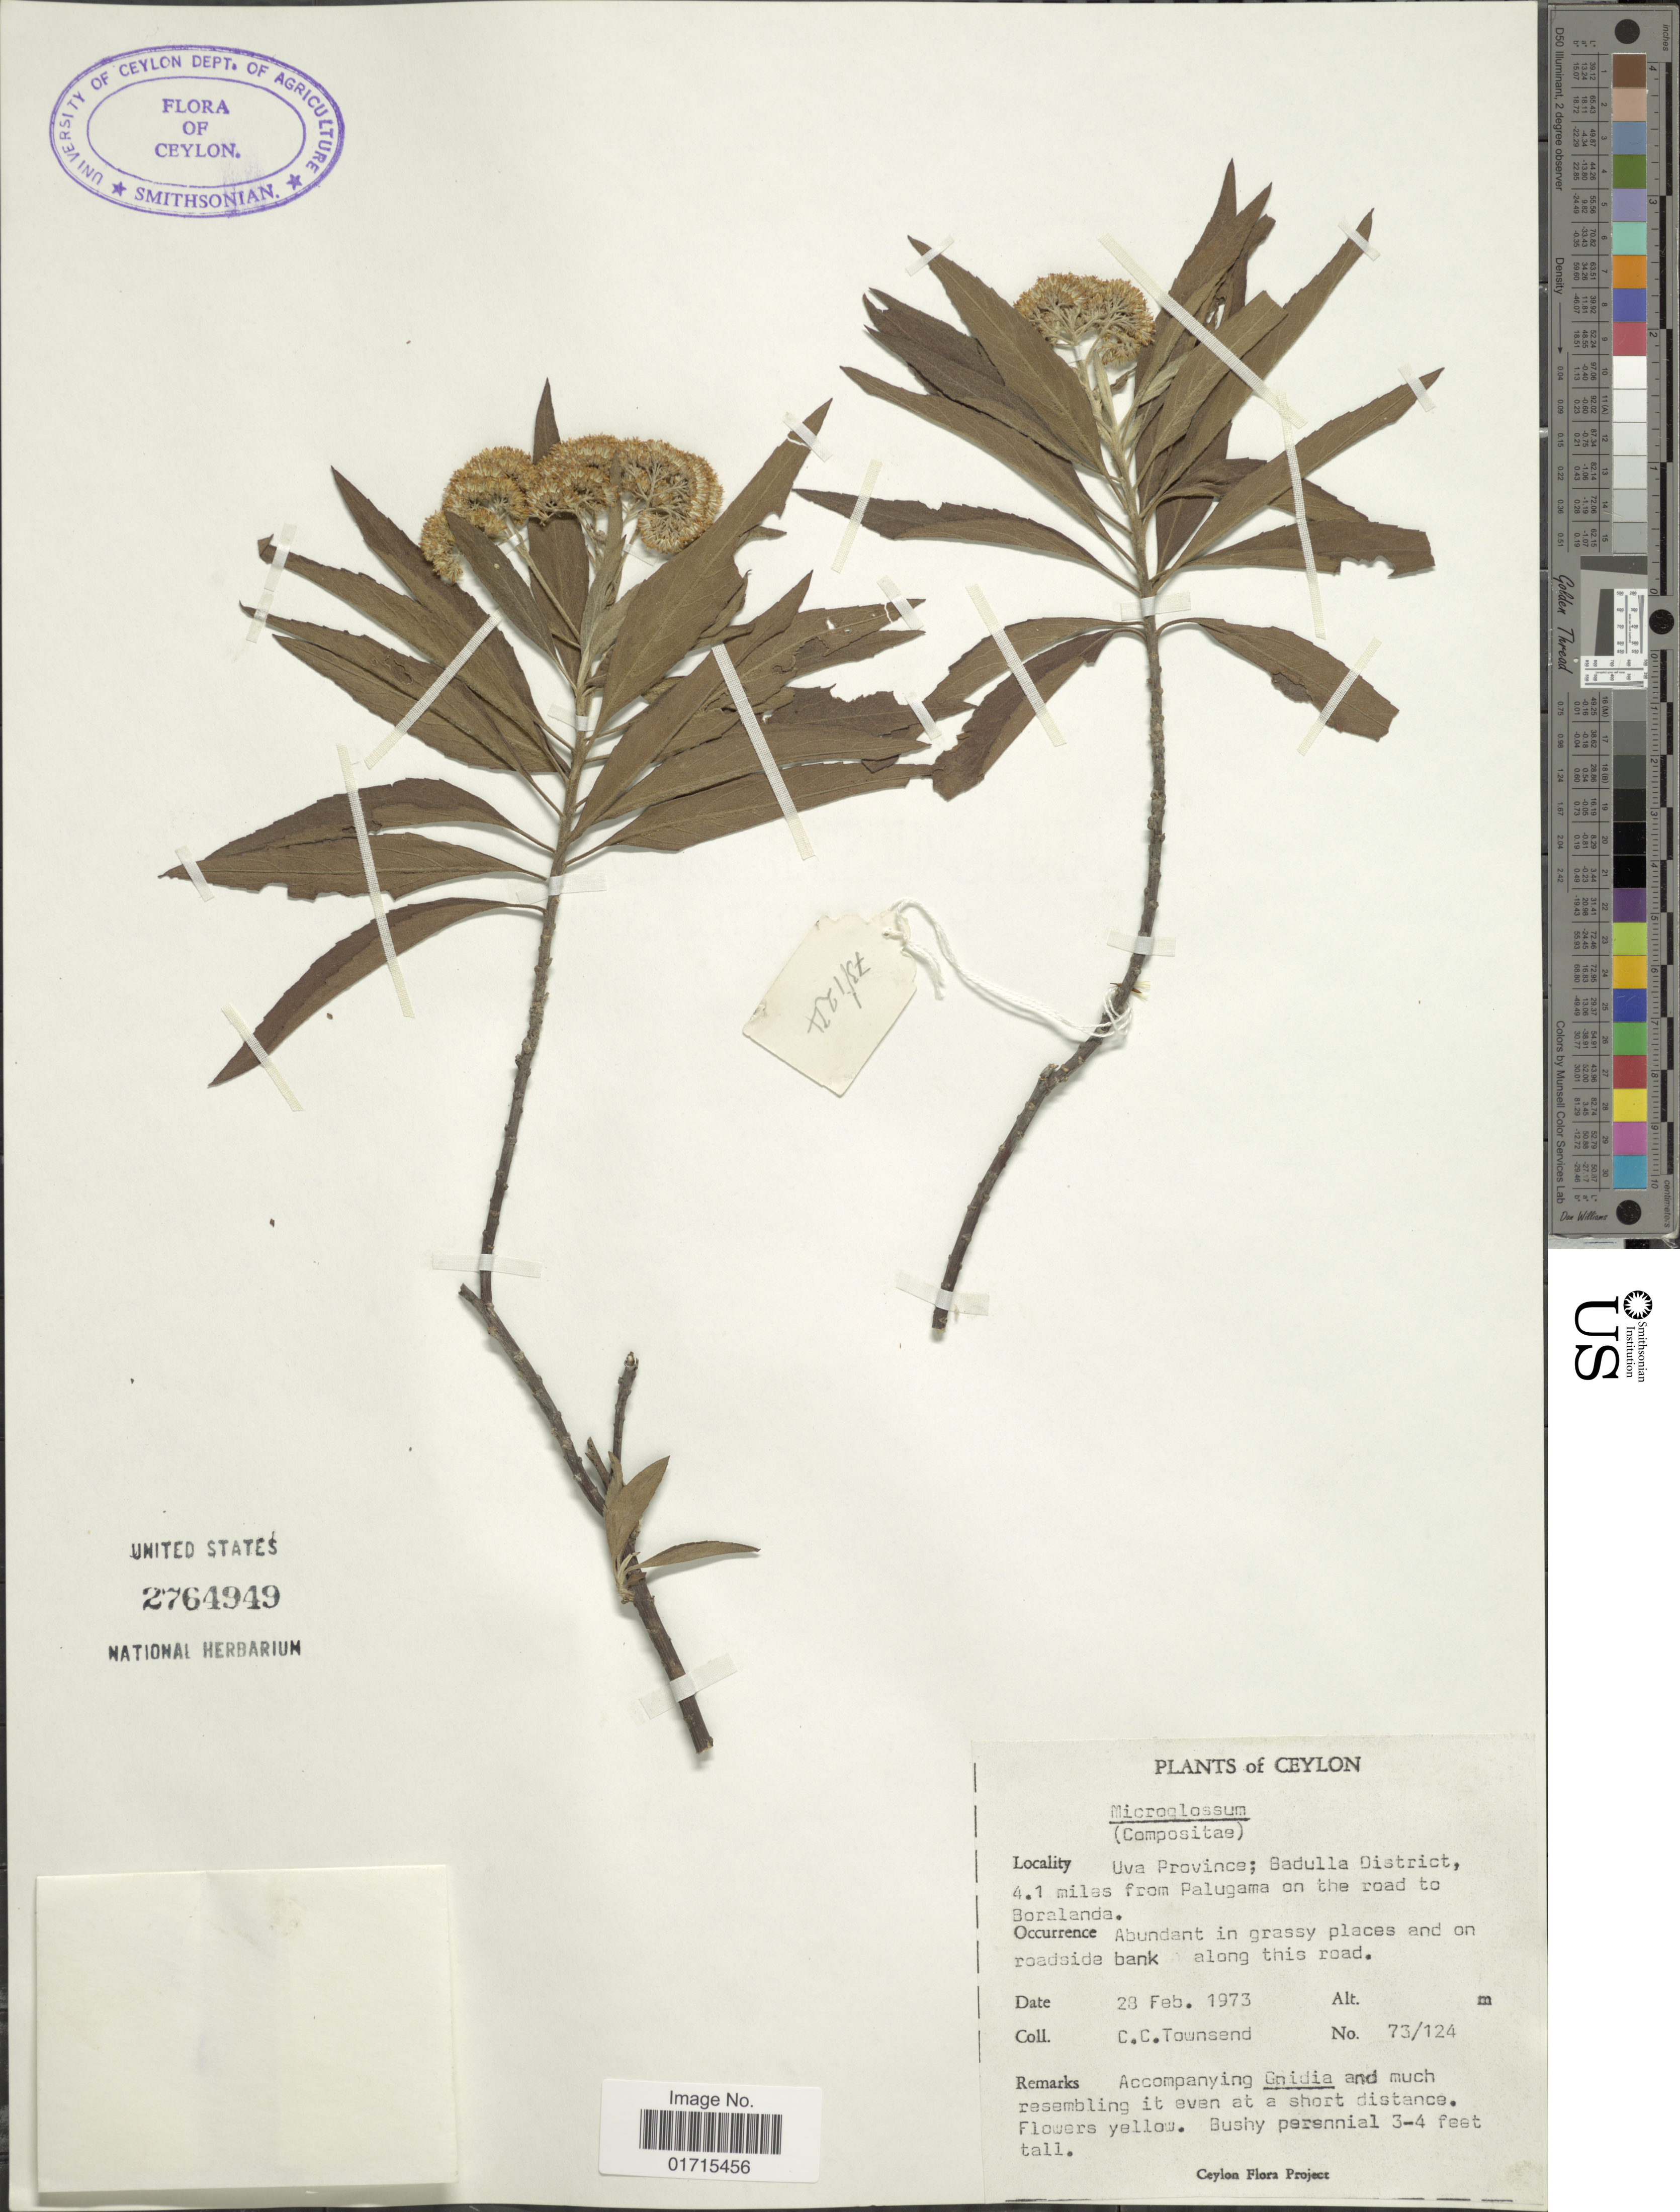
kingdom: Plantae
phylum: Tracheophyta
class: Magnoliopsida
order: Asterales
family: Asteraceae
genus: Microglossa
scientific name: Microglossa sp.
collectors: C. C. Townsend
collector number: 73/124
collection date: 1973-02-28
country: Sri Lanka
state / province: Uva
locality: Ceylon, Uva Province; Badulla District, 4.1 miles from Palugama on the road to Boralanda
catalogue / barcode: US 2764949